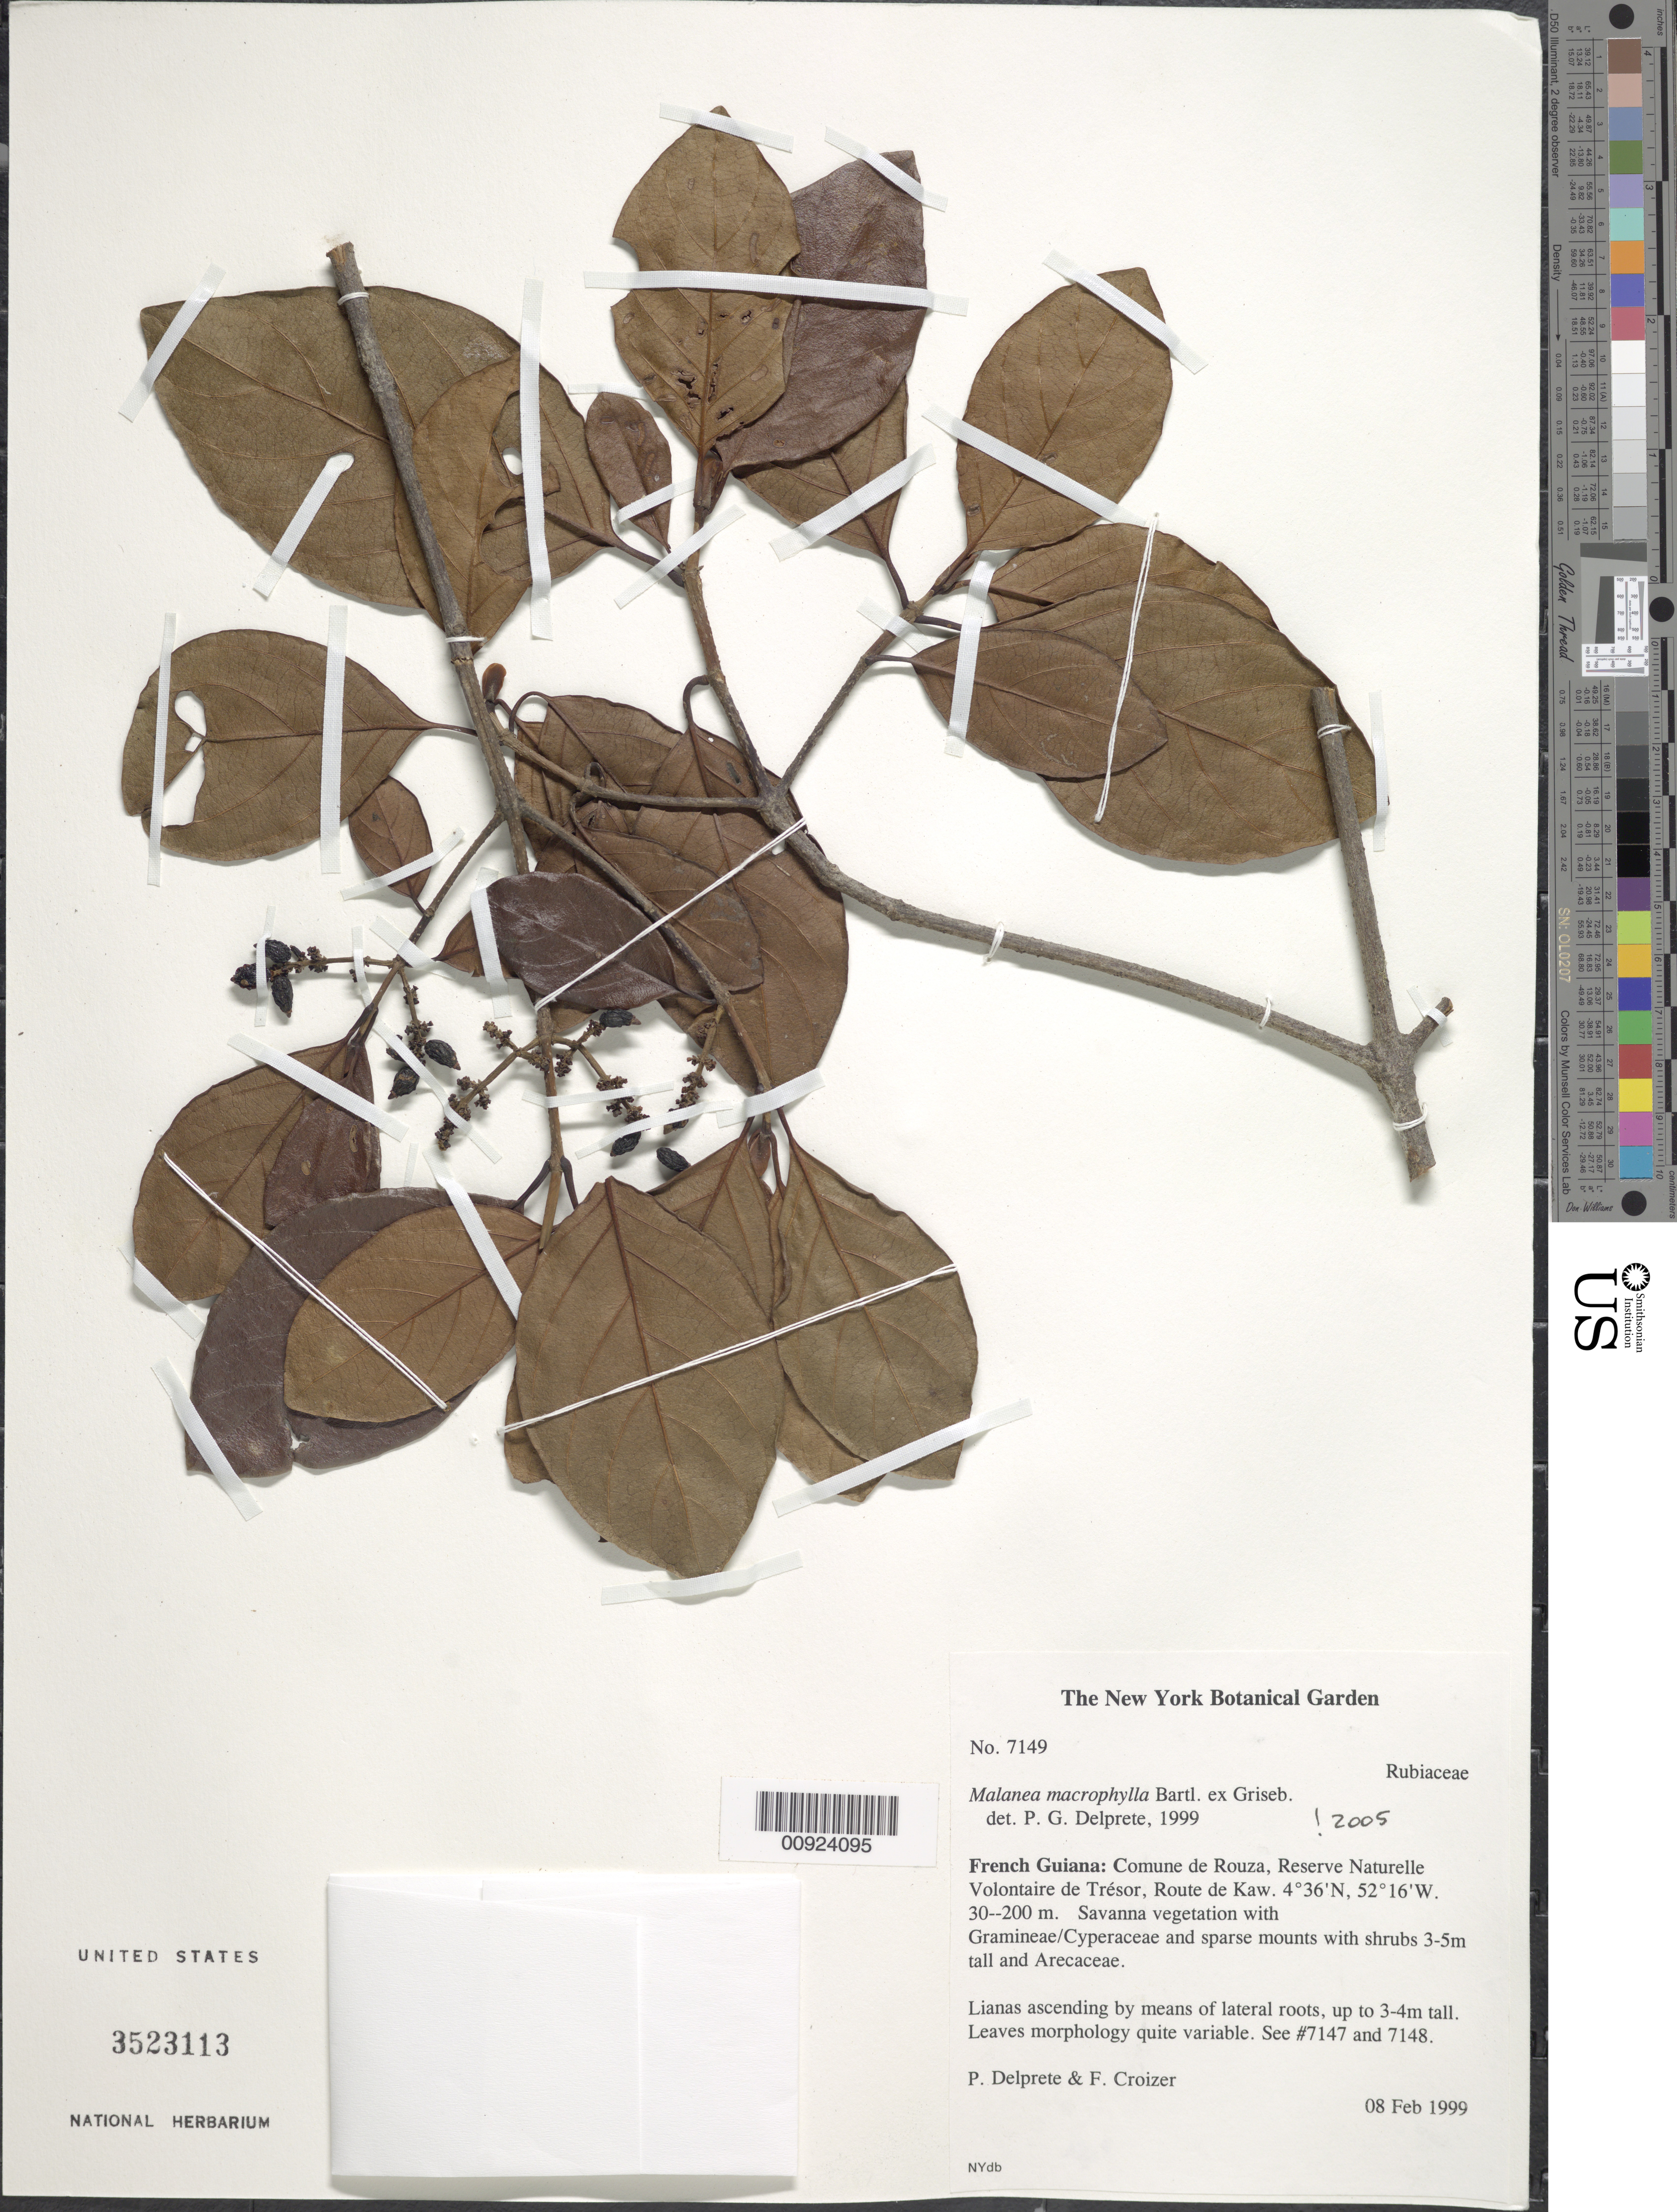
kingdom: Plantae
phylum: Tracheophyta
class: Magnoliopsida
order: Gentianales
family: Rubiaceae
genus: Malanea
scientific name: Malanea macrophylla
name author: Bartl. ex Griseb.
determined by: Delprete, P. G., Herb. de Guyane Cay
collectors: P. G. Delprete & F. Crozier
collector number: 7149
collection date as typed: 8-Feb-99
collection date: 1999-02-08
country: French Guiana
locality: Comune de Rouza, Reserve Naturelle Volontaire de Trésor, Route de Kaw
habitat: Savanna vegetation with Graminae/Cyperaceae and sparse mounts with shrubs 3-5m tall and Arecaceae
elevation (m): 30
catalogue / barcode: US 3523113